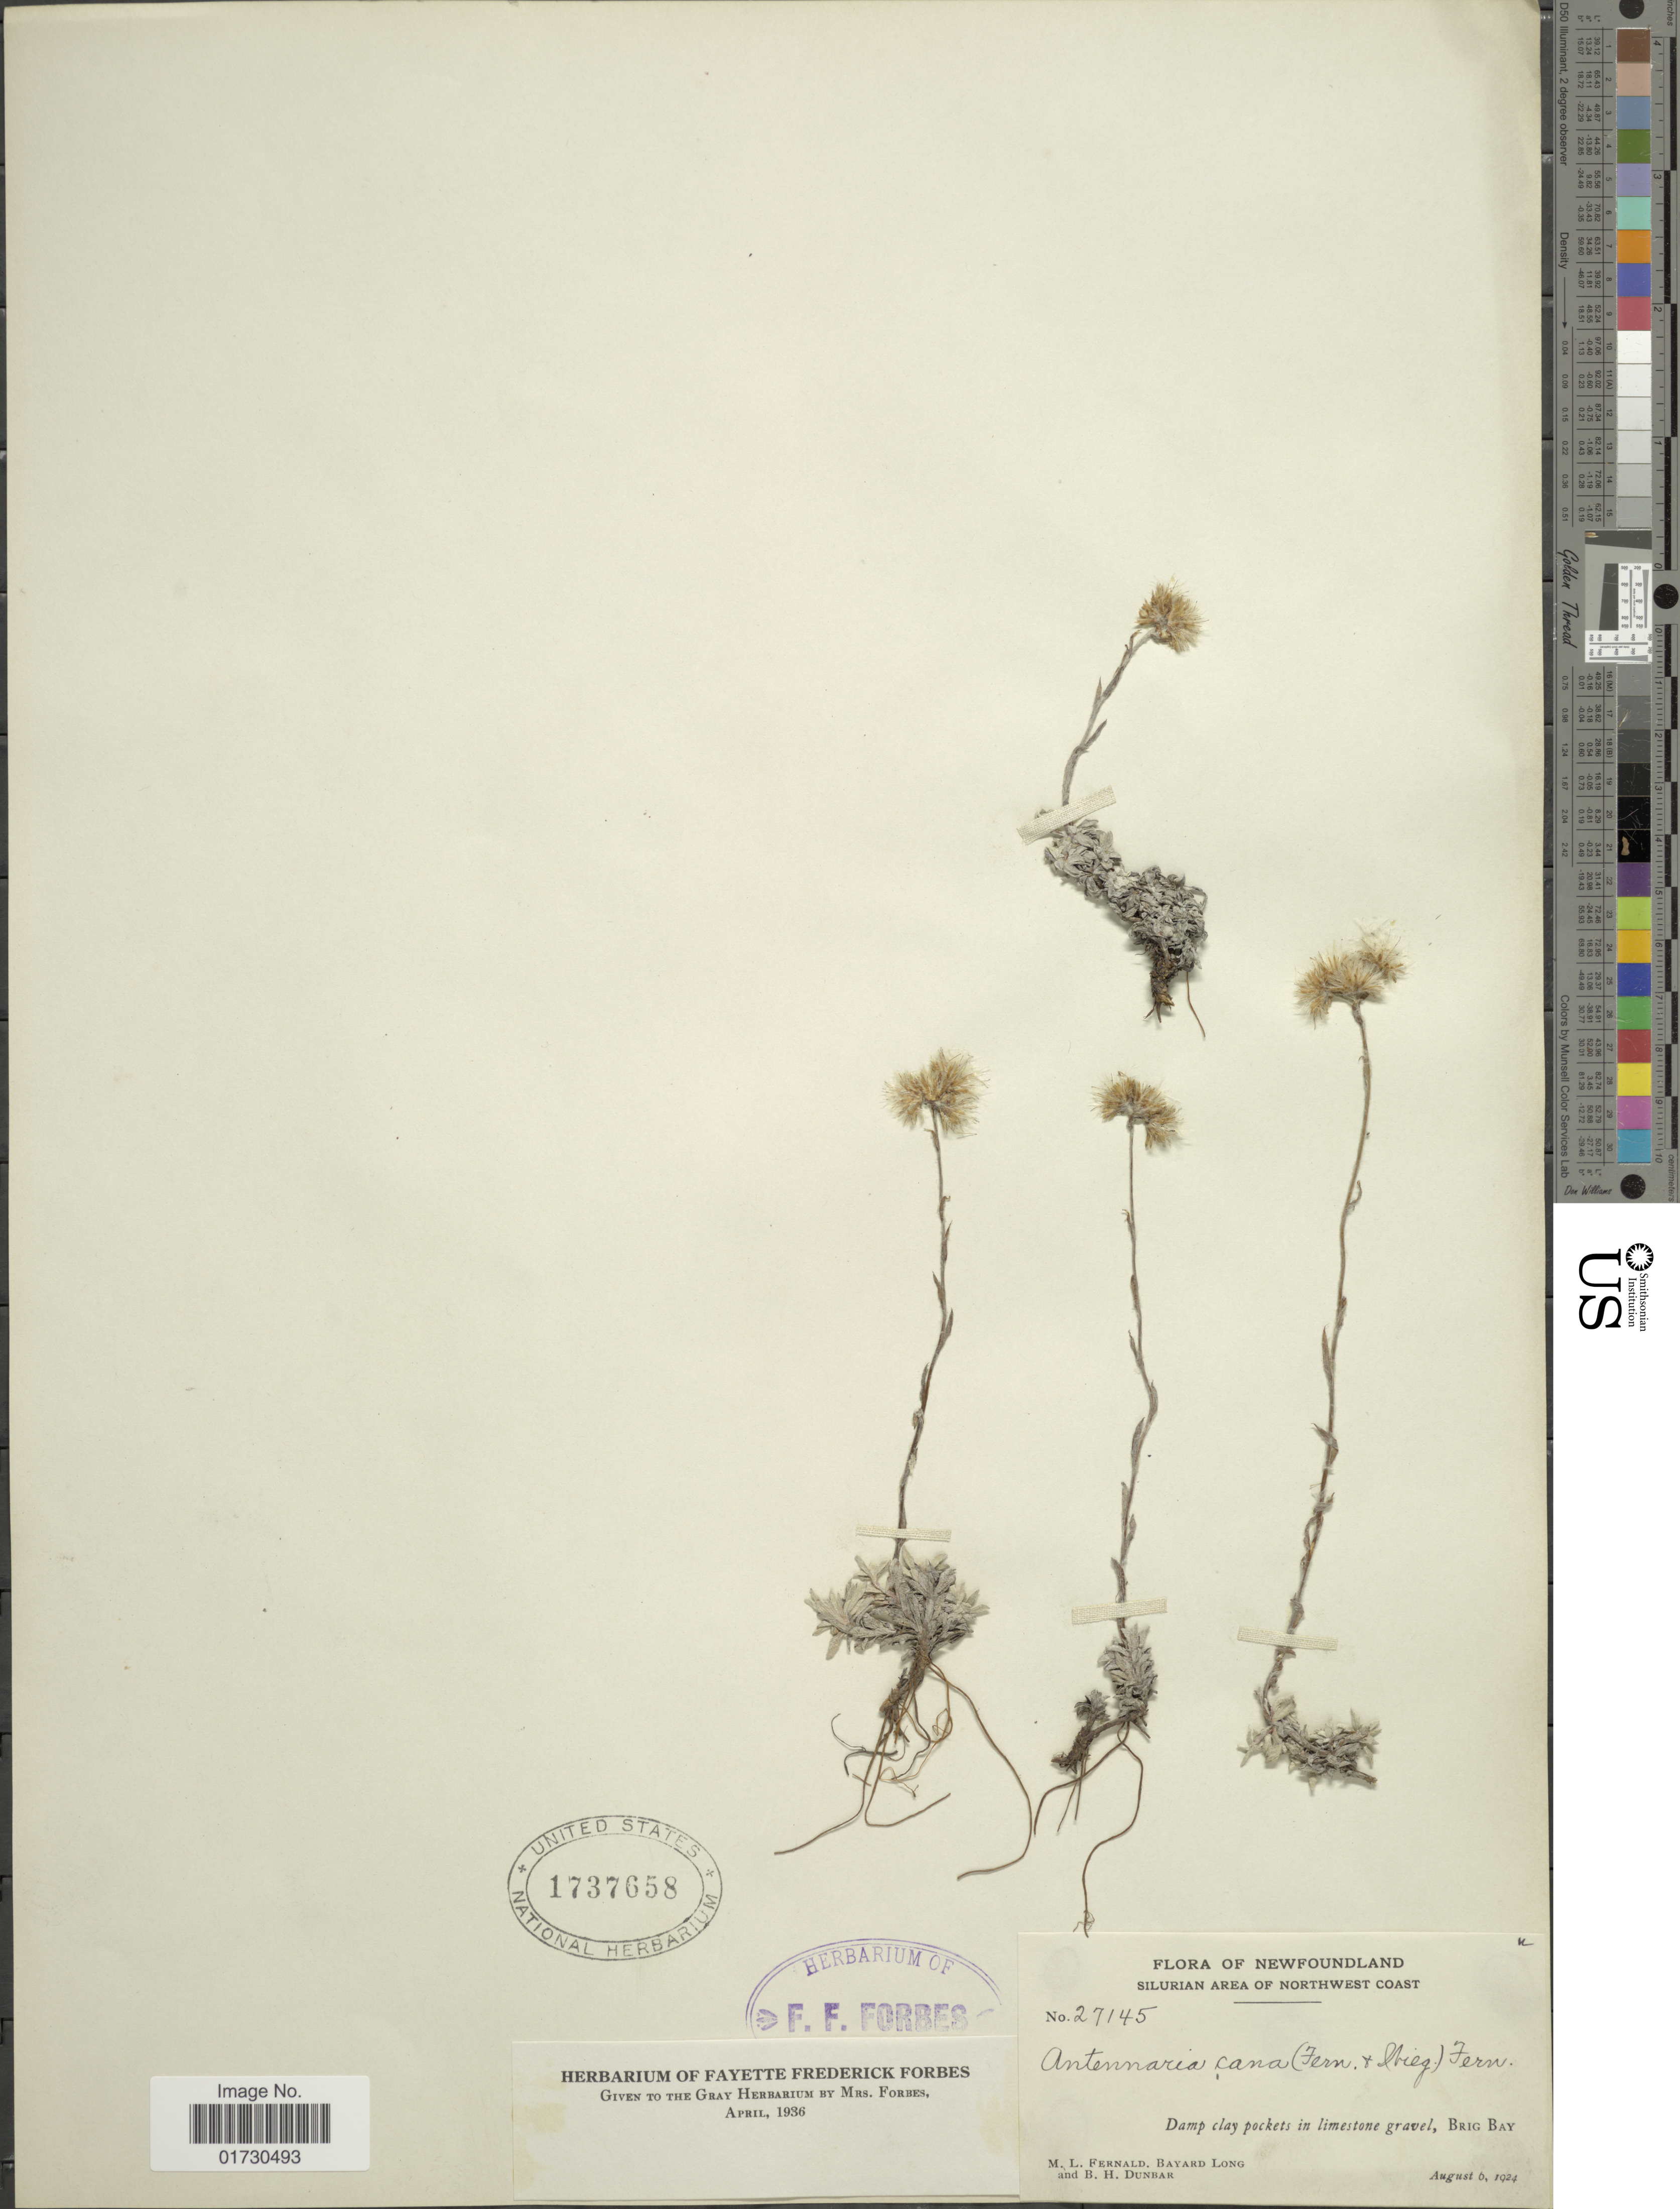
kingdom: Plantae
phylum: Tracheophyta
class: Magnoliopsida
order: Asterales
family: Asteraceae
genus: Antennaria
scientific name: Antennaria cana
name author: (Fernald & Wiegand) Fernald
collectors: M. L. Fernald, B. Long & B. Dunbar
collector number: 27145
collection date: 1924-08-06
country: Canada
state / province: Newfoundland and Labrador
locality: Newfoundland, Silurian Area of Northwest Coast, Brig Bay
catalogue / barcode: US 1737658